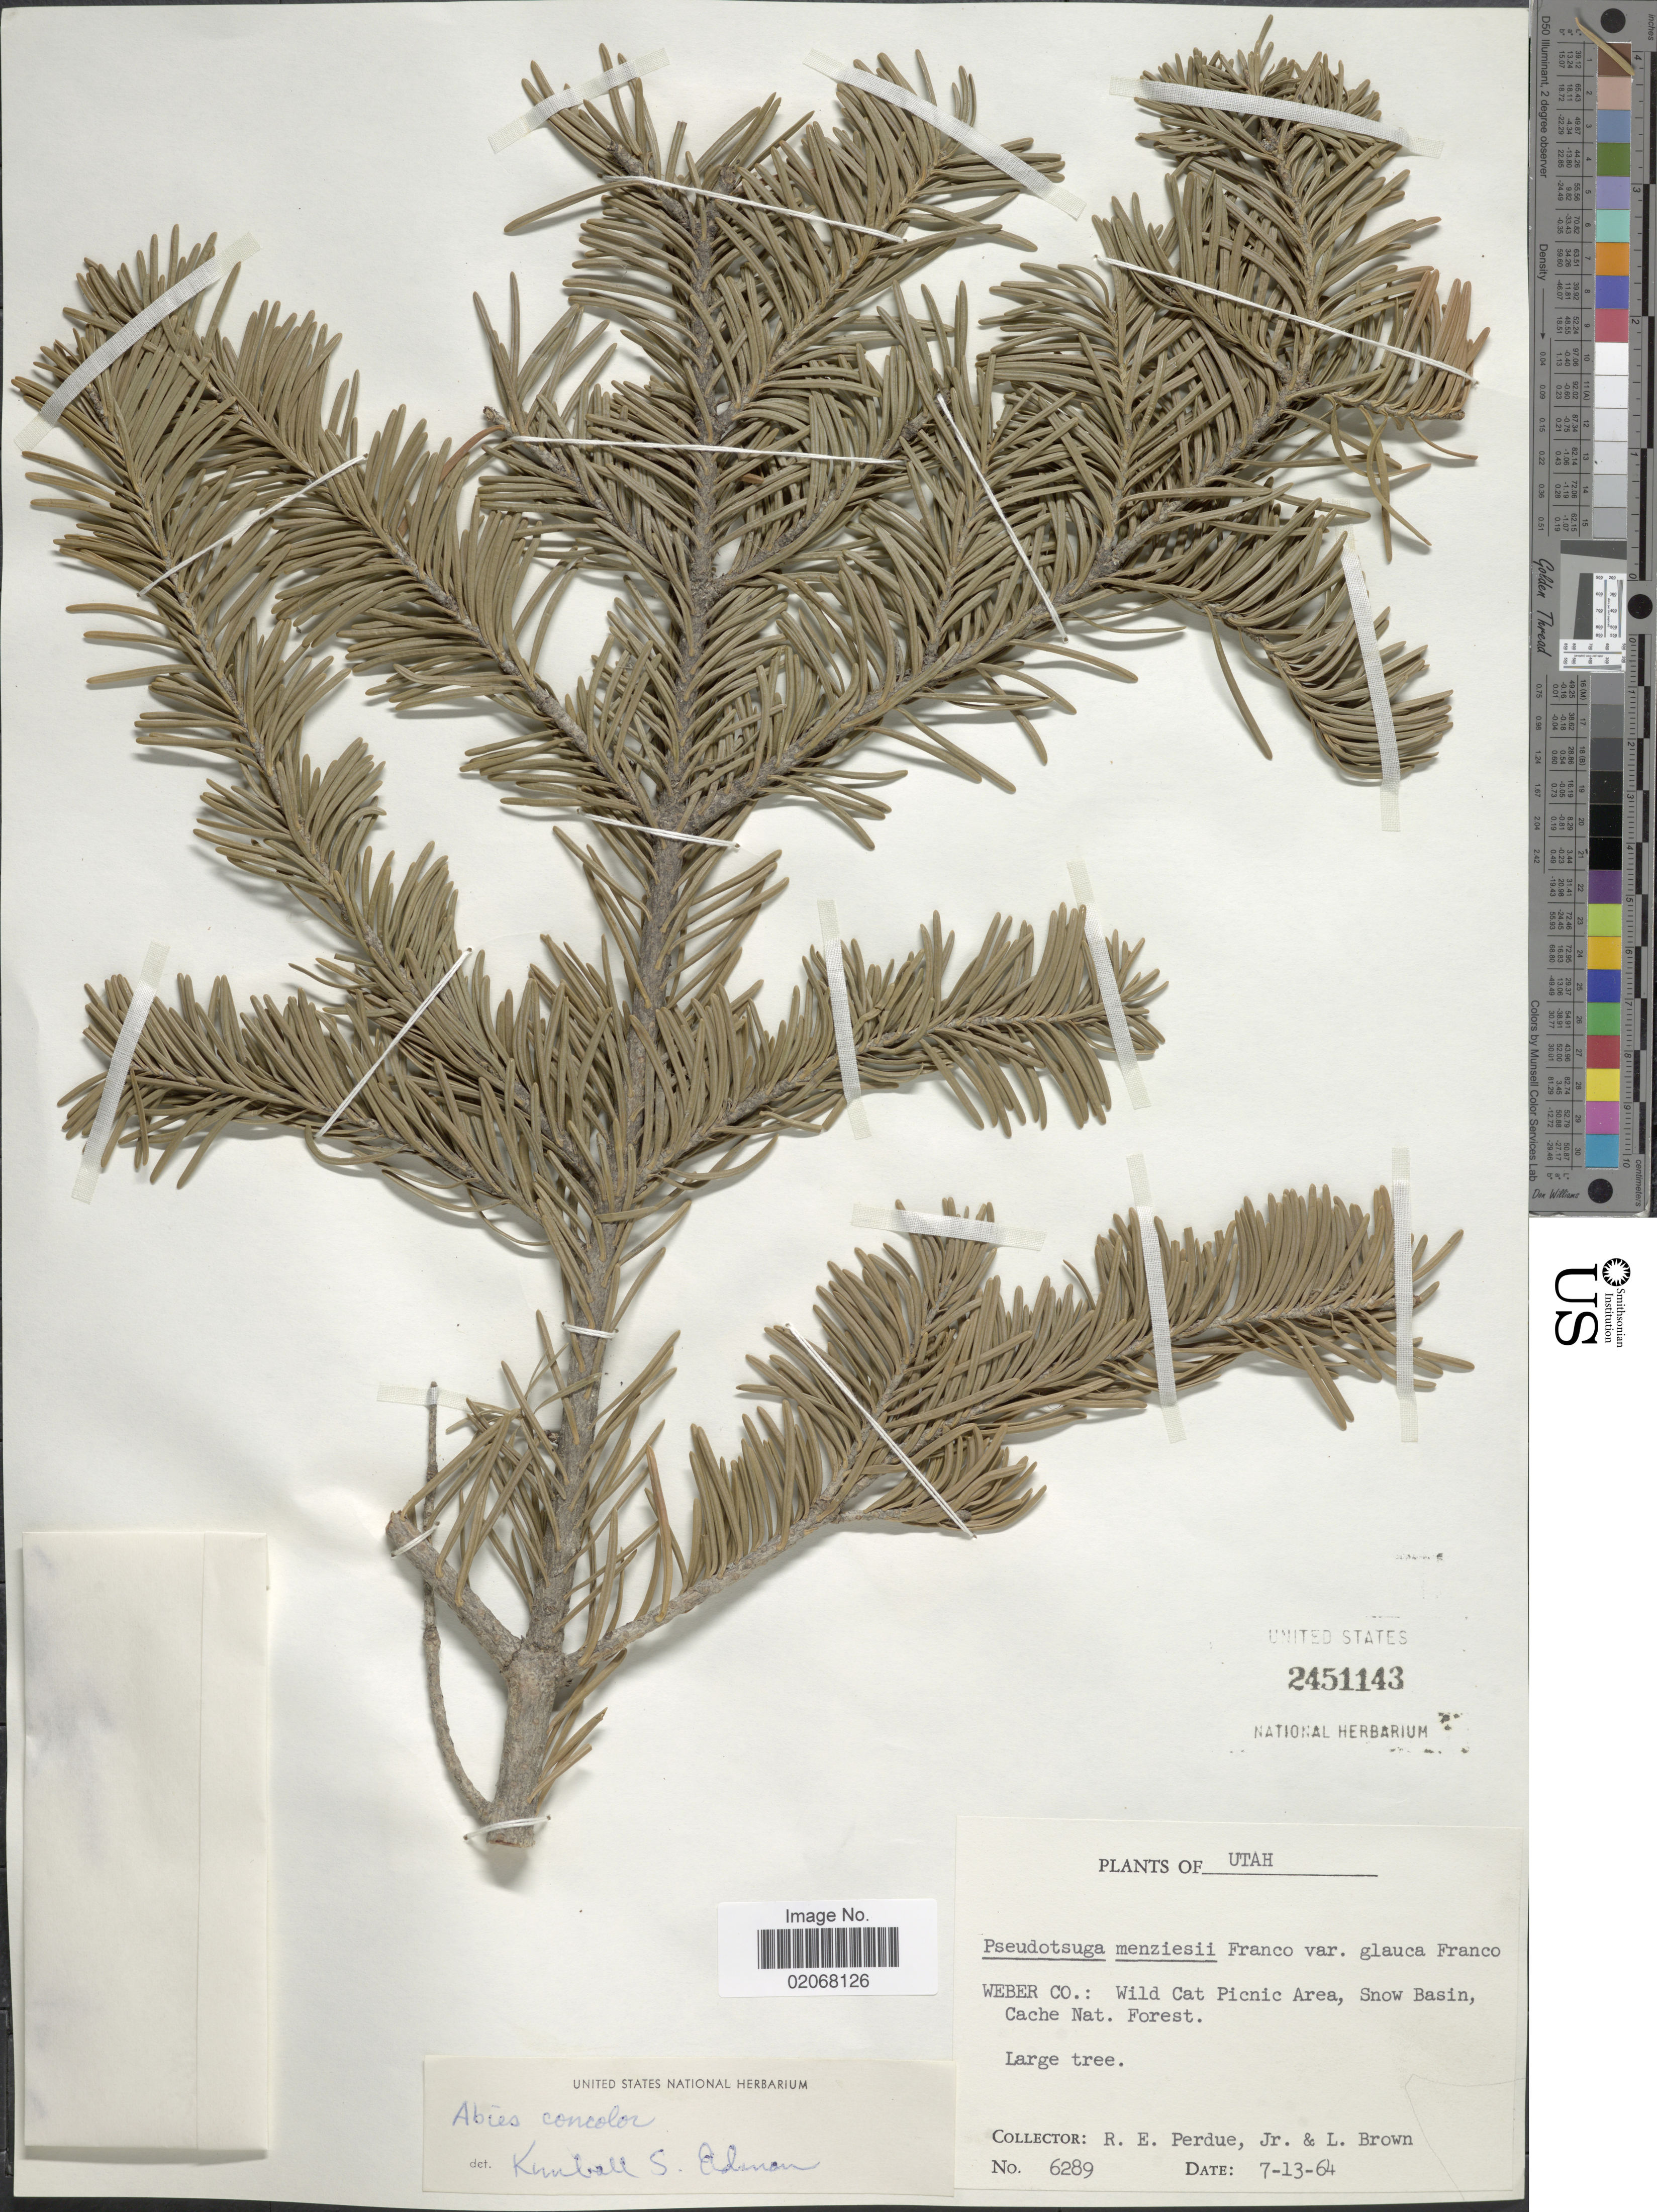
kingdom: Plantae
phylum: Tracheophyta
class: Pinopsida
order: Pinales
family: Pinaceae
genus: Abies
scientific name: Abies concolor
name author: (Gordon & Glend.) Lindl. ex Hildebr.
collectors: R. E. Perdue & L. Brown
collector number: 6289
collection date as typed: Transcribed d/m/y: 13/7/64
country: United States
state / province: Utah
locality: Weber Co, Wild Cat Picnic Area, Snow Basin, Cache Nat. Forest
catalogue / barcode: US 2451143